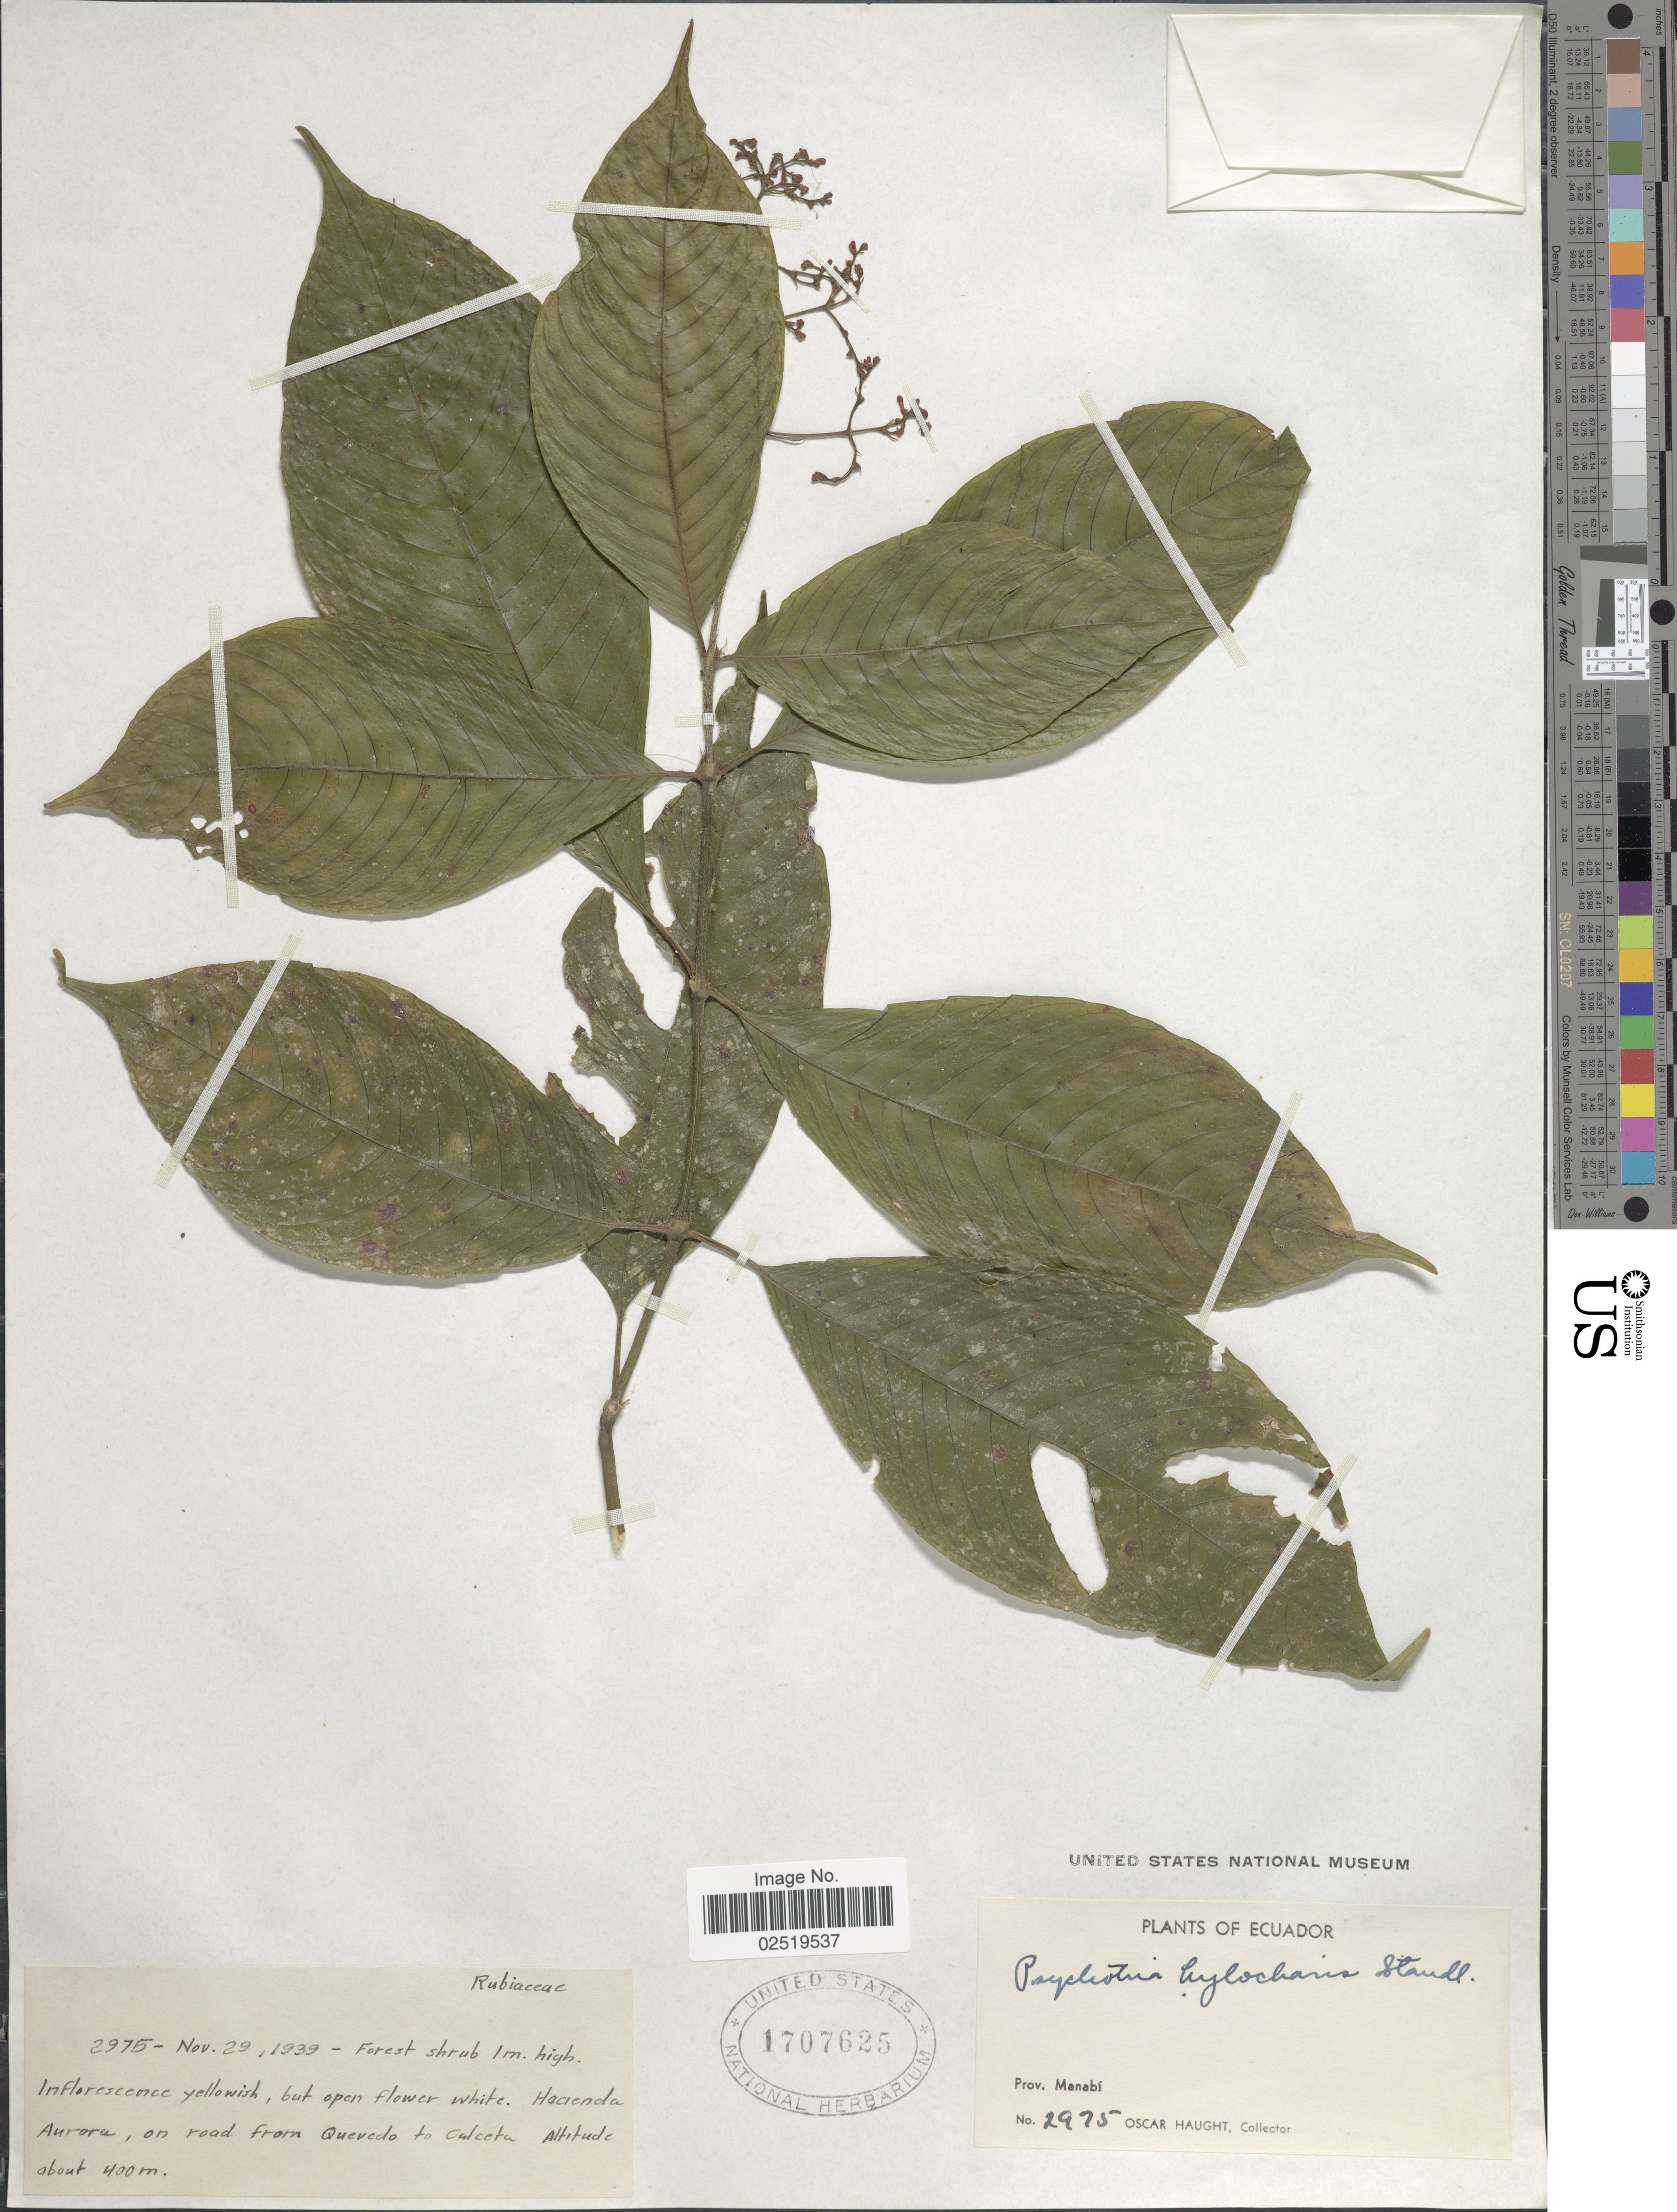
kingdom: Plantae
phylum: Tracheophyta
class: Magnoliopsida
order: Gentianales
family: Rubiaceae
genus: Psychotria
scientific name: Psychotria hylocharis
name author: Standl.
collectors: O. L. Haught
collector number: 2975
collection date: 1939-11-29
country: Ecuador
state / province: Manabí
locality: Hacienda Aurora, on road from Quevedo to Calceta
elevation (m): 400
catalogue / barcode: US 1707625